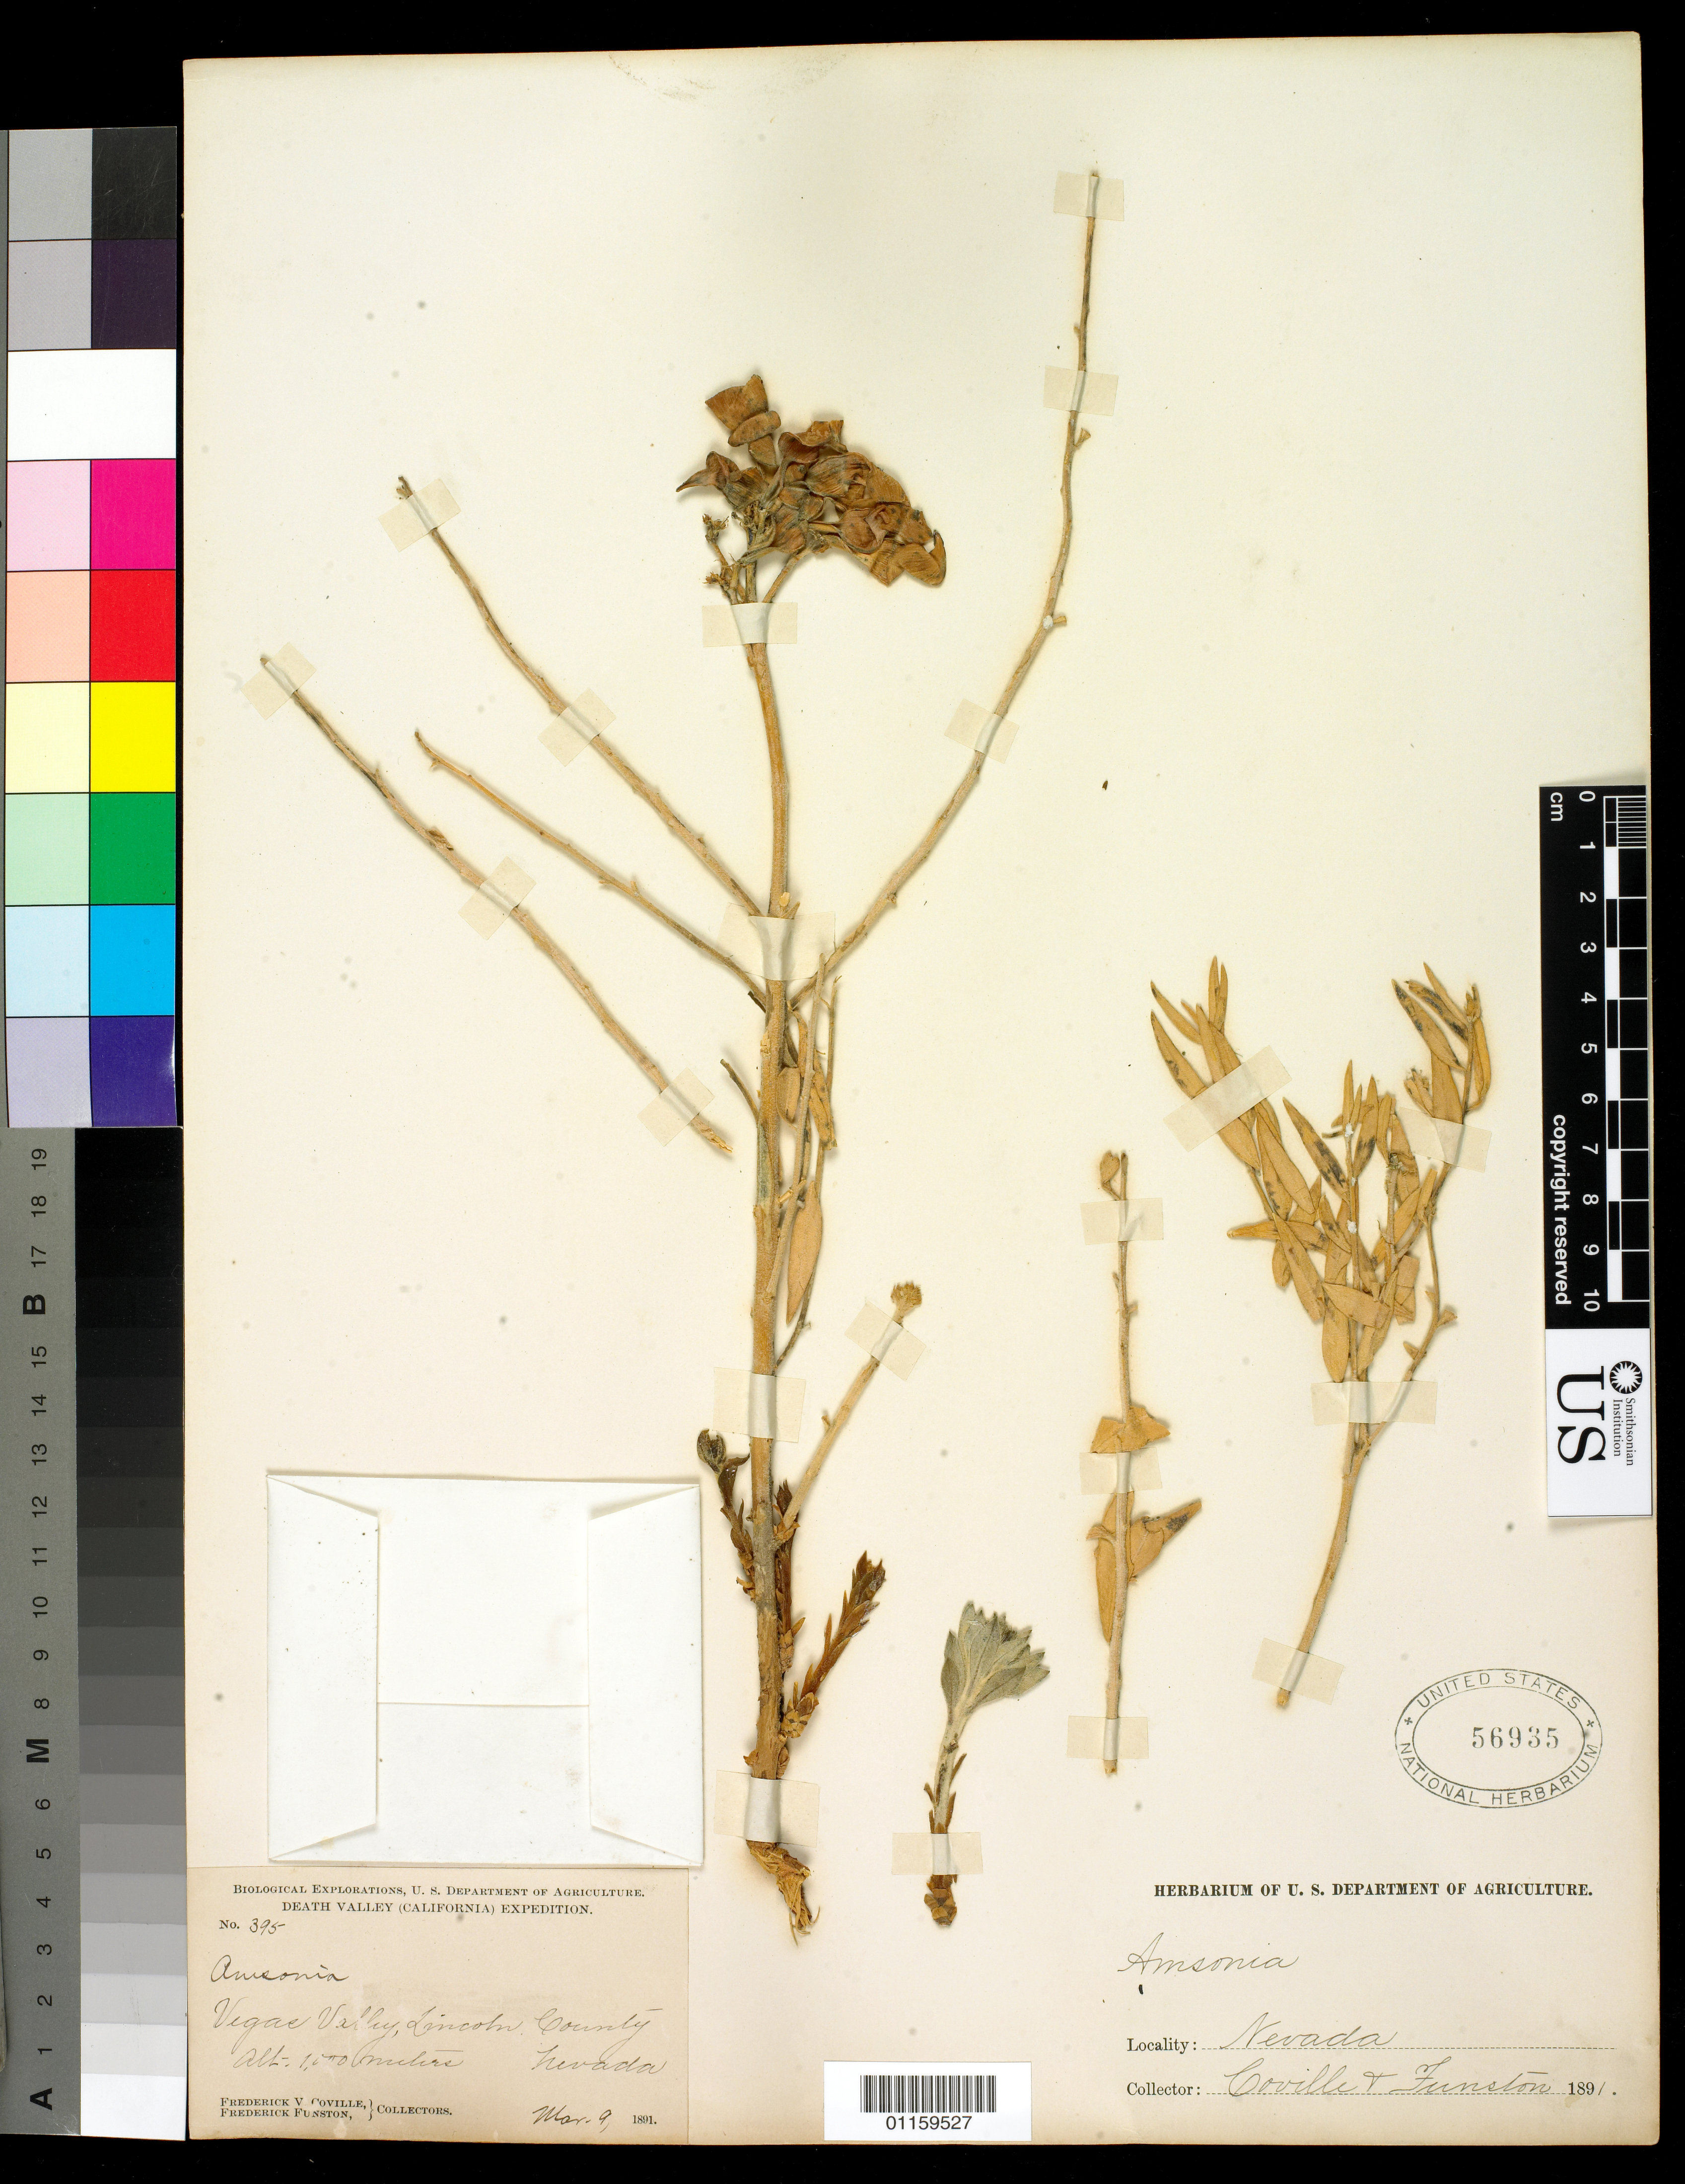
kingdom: Plantae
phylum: Tracheophyta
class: Magnoliopsida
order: Gentianales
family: Apocynaceae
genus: Amsonia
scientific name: Amsonia sp.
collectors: F. V. Coville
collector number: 395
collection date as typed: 9 Mar 1891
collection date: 1891-03-09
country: United States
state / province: Nevada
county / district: Lincoln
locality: Vegas Valley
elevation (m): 1000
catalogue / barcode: US 56935